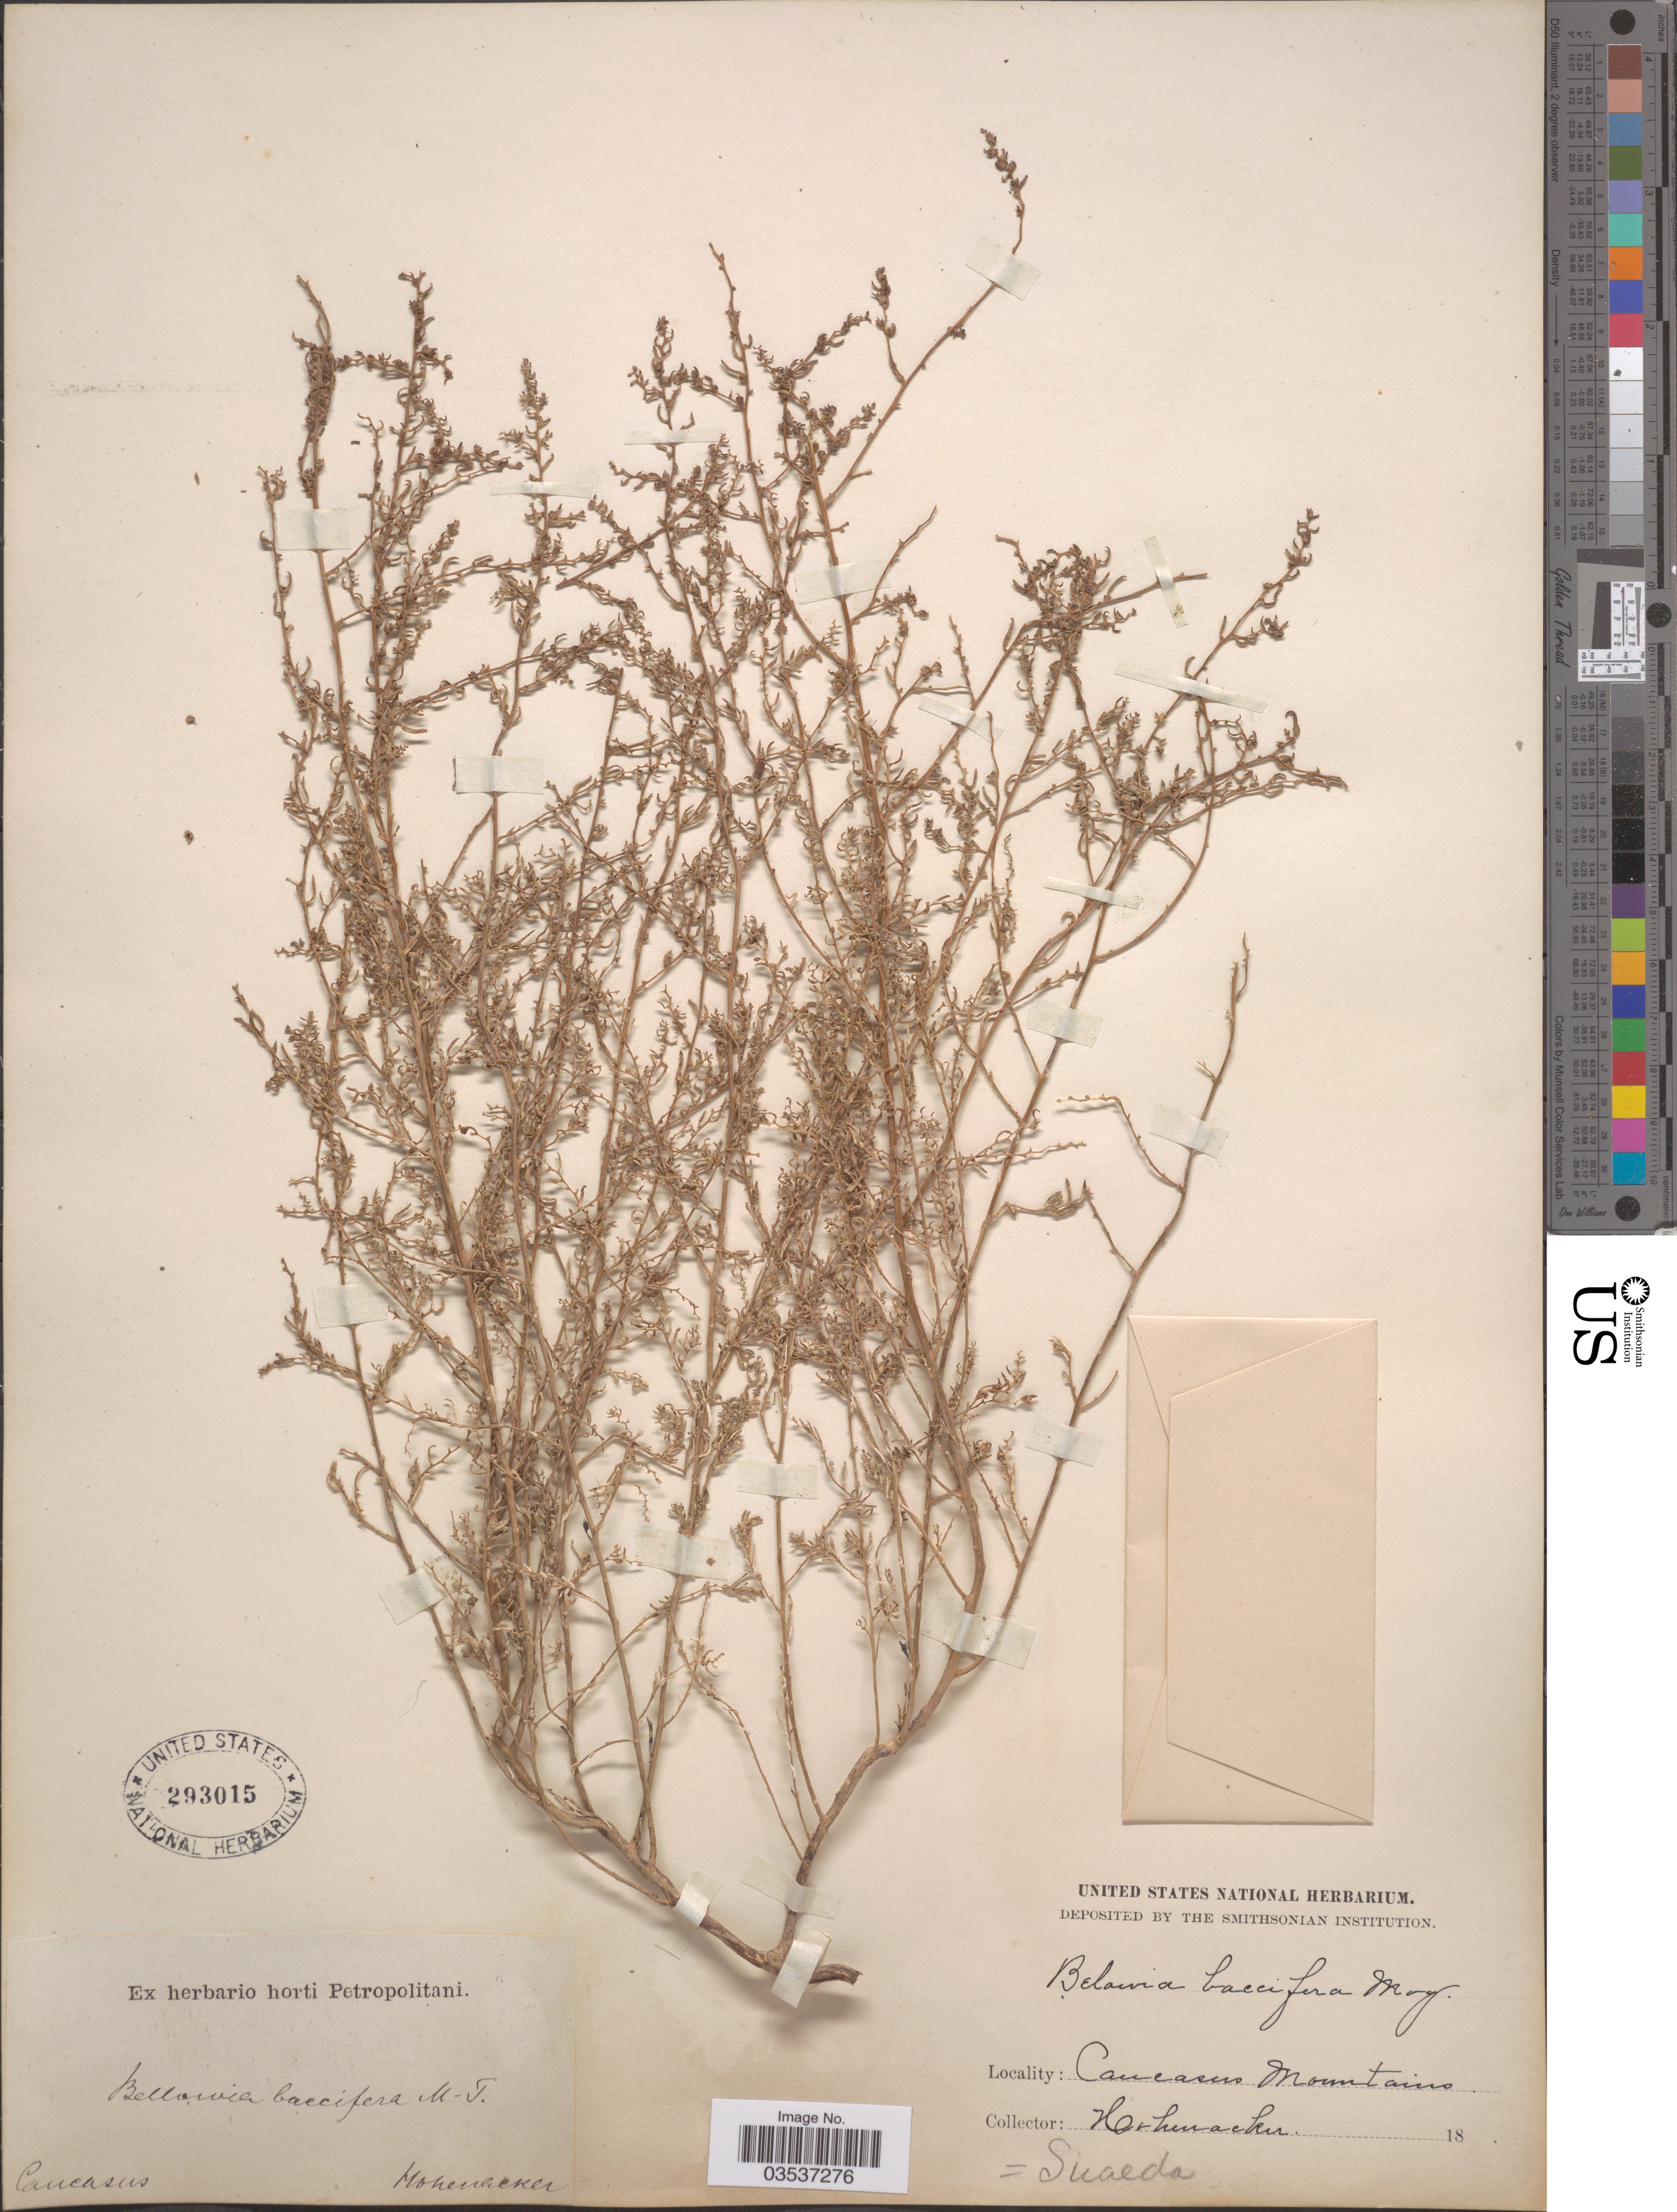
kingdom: Plantae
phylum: Tracheophyta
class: Magnoliopsida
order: Caryophyllales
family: Amaranthaceae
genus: Suaeda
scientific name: Suaeda baccifera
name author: Pall.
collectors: Hohenacker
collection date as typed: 18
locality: Caucasus Mountains. Caucasus.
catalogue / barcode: US 293015